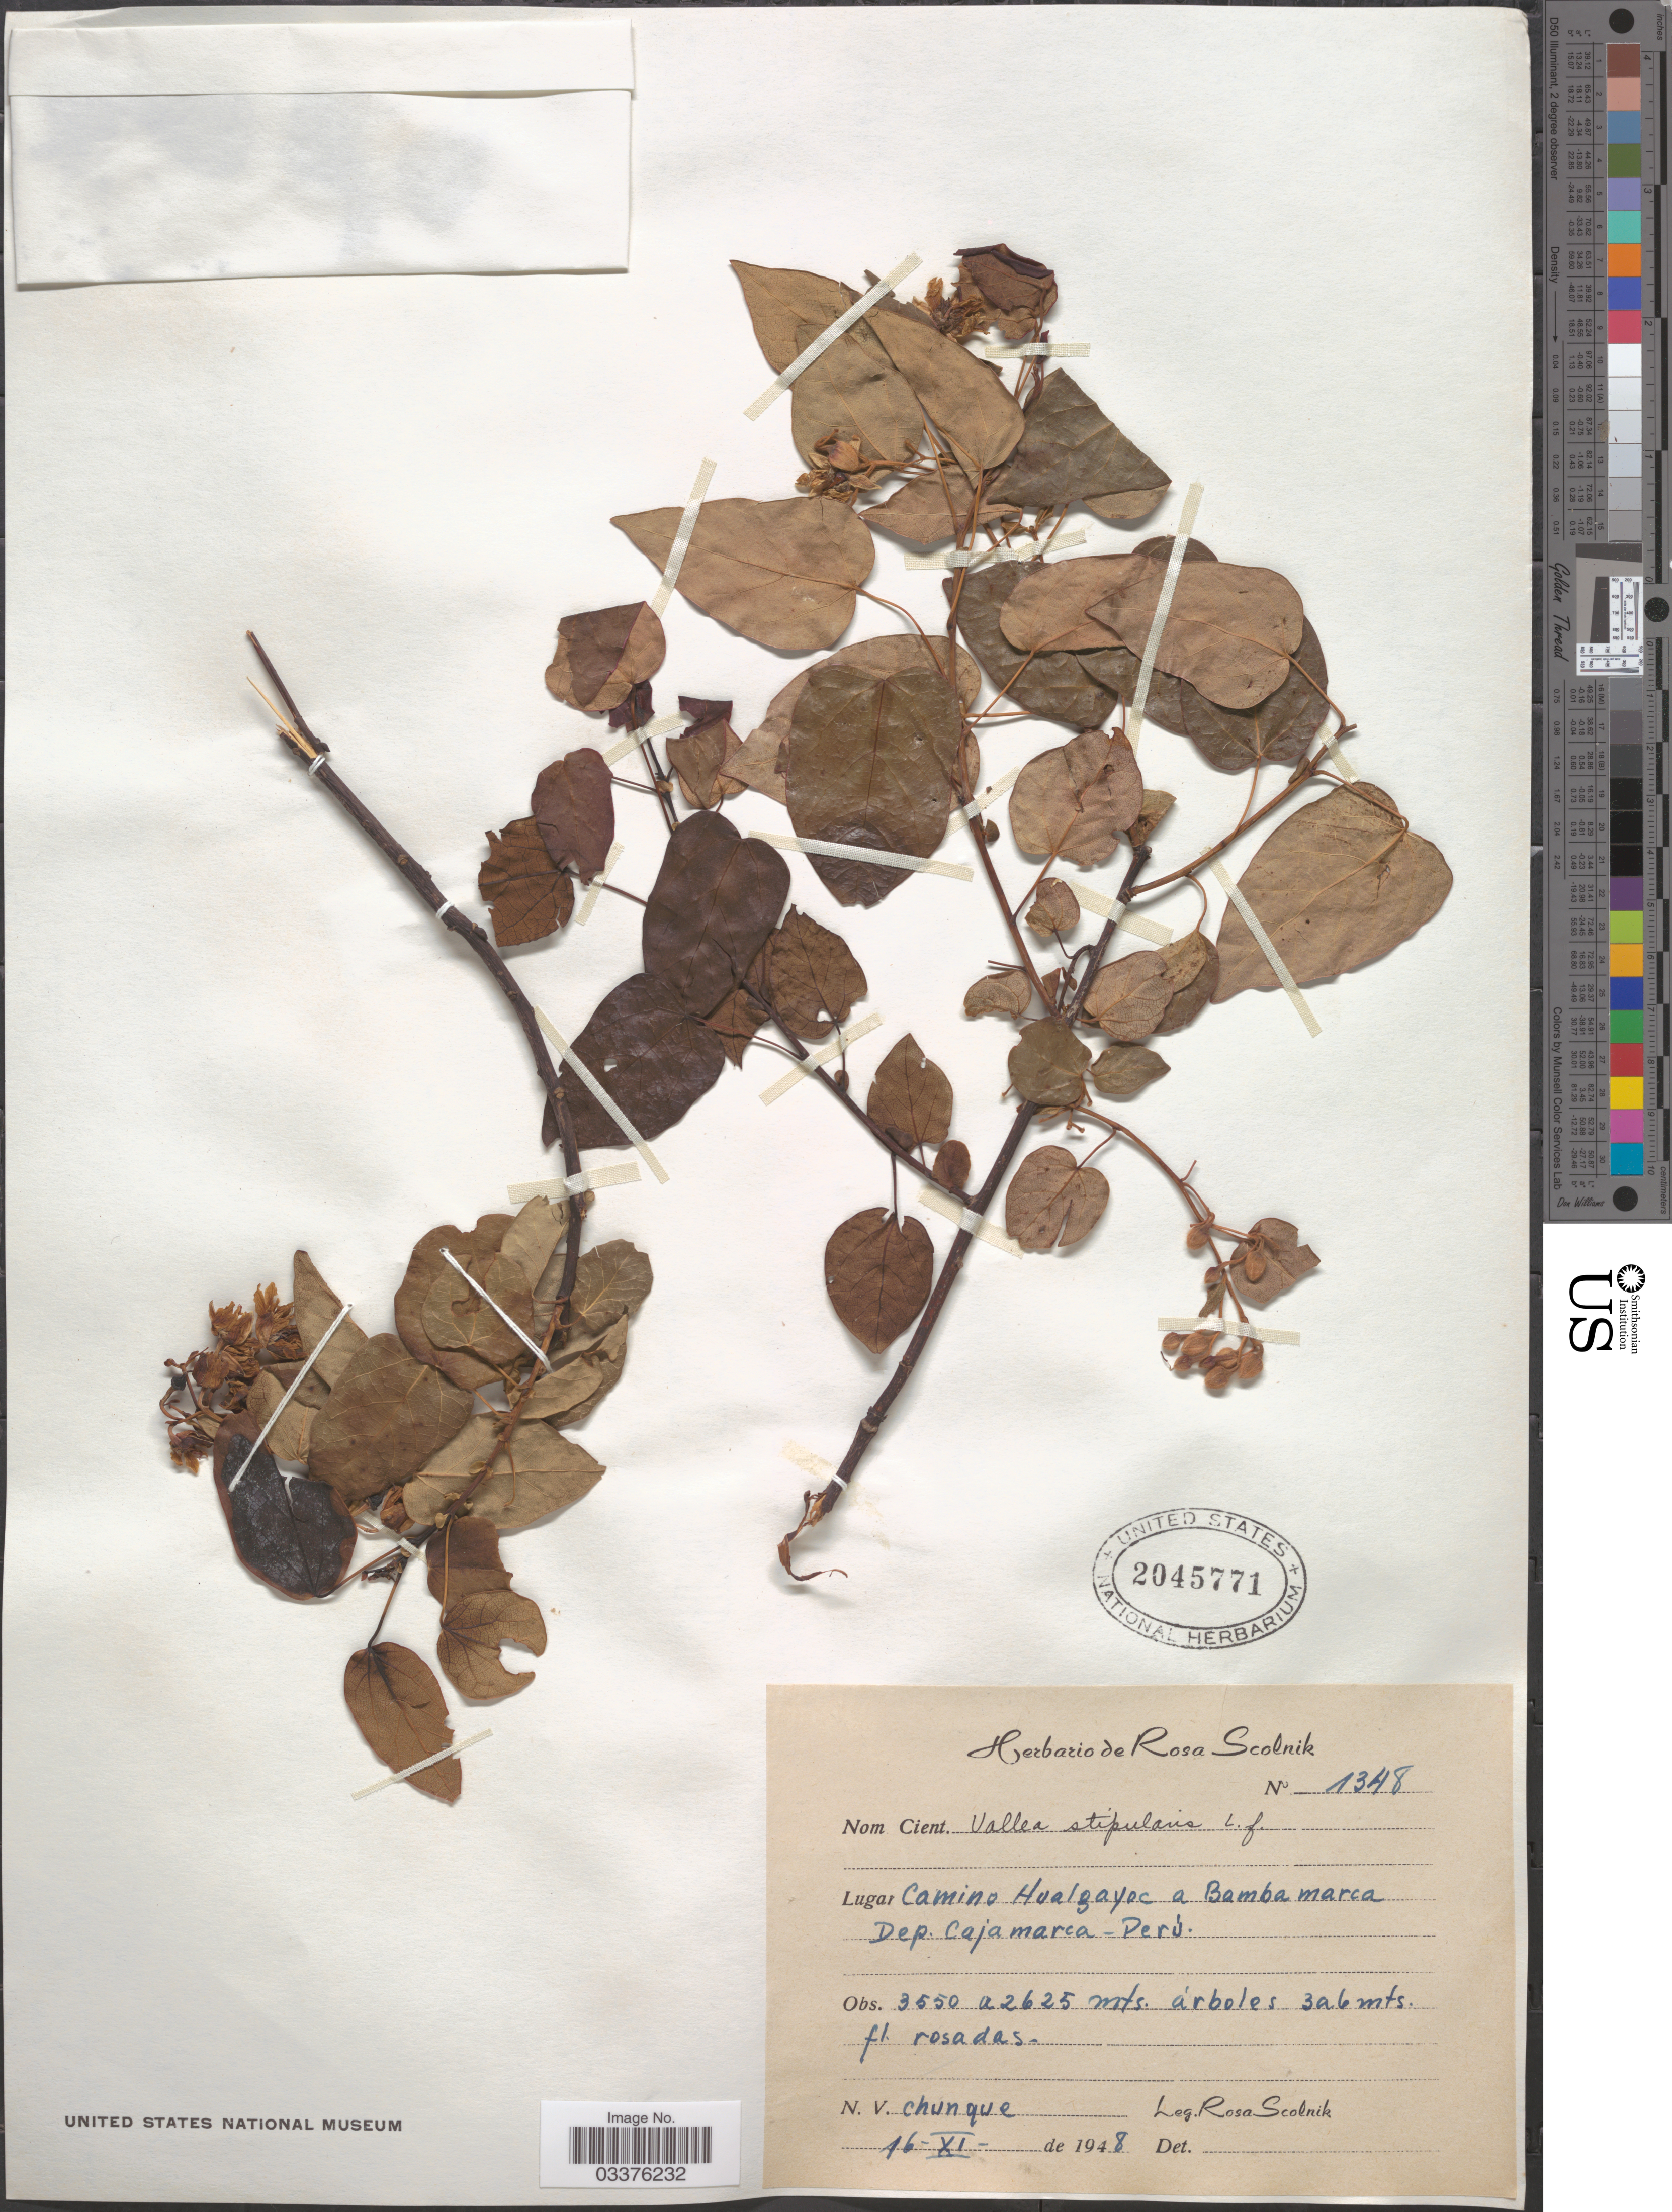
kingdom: Plantae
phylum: Tracheophyta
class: Magnoliopsida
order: Oxalidales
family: Elaeocarpaceae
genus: Vallea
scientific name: Vallea stipularis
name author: L. f.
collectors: R. Scolnik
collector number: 1348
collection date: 1948-11-16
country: Peru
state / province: Cajamarca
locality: Camino Hualgayoc a Bambamarca, Dept. Cajamarca.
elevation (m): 2625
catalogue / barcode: US 2045771